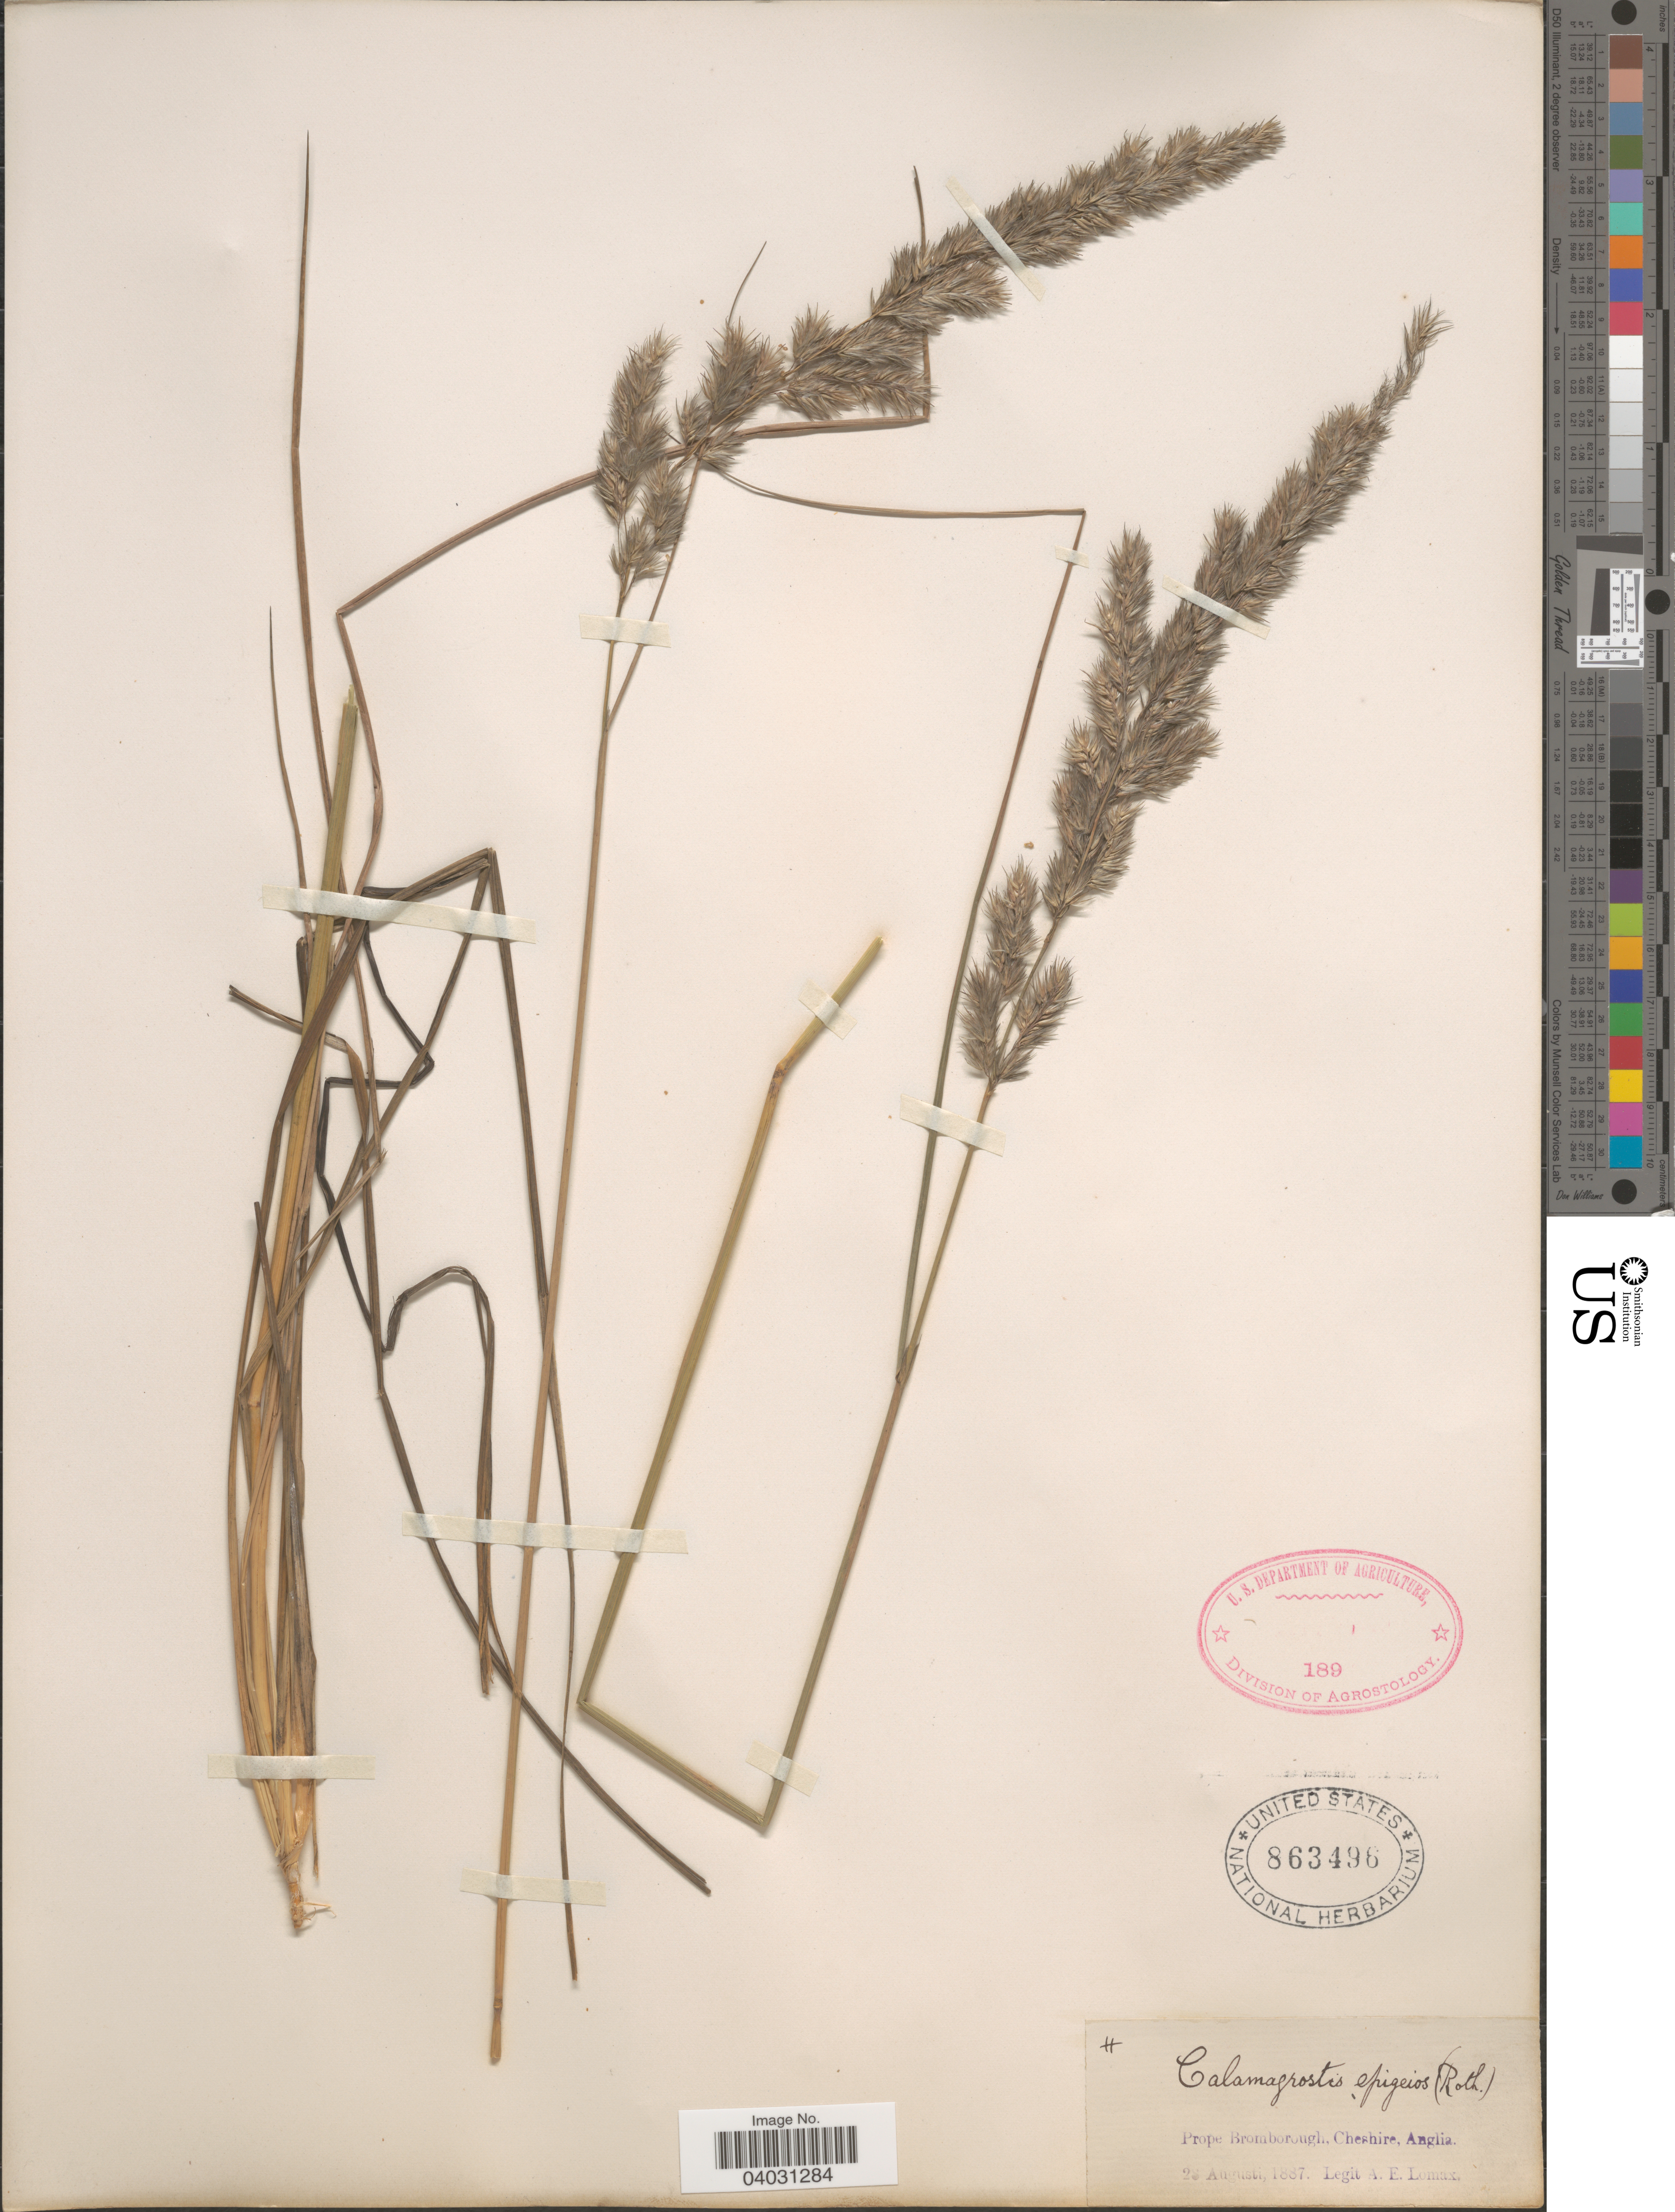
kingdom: Plantae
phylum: Tracheophyta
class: Liliopsida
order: Poales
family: Poaceae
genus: Calamagrostis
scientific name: Calamagrostis epigeios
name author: (L.) Roth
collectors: A. Lomax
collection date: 1887-08-28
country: United Kingdom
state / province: England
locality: Prope Bromborough, Cheshire, Anglia.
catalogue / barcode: US 863496